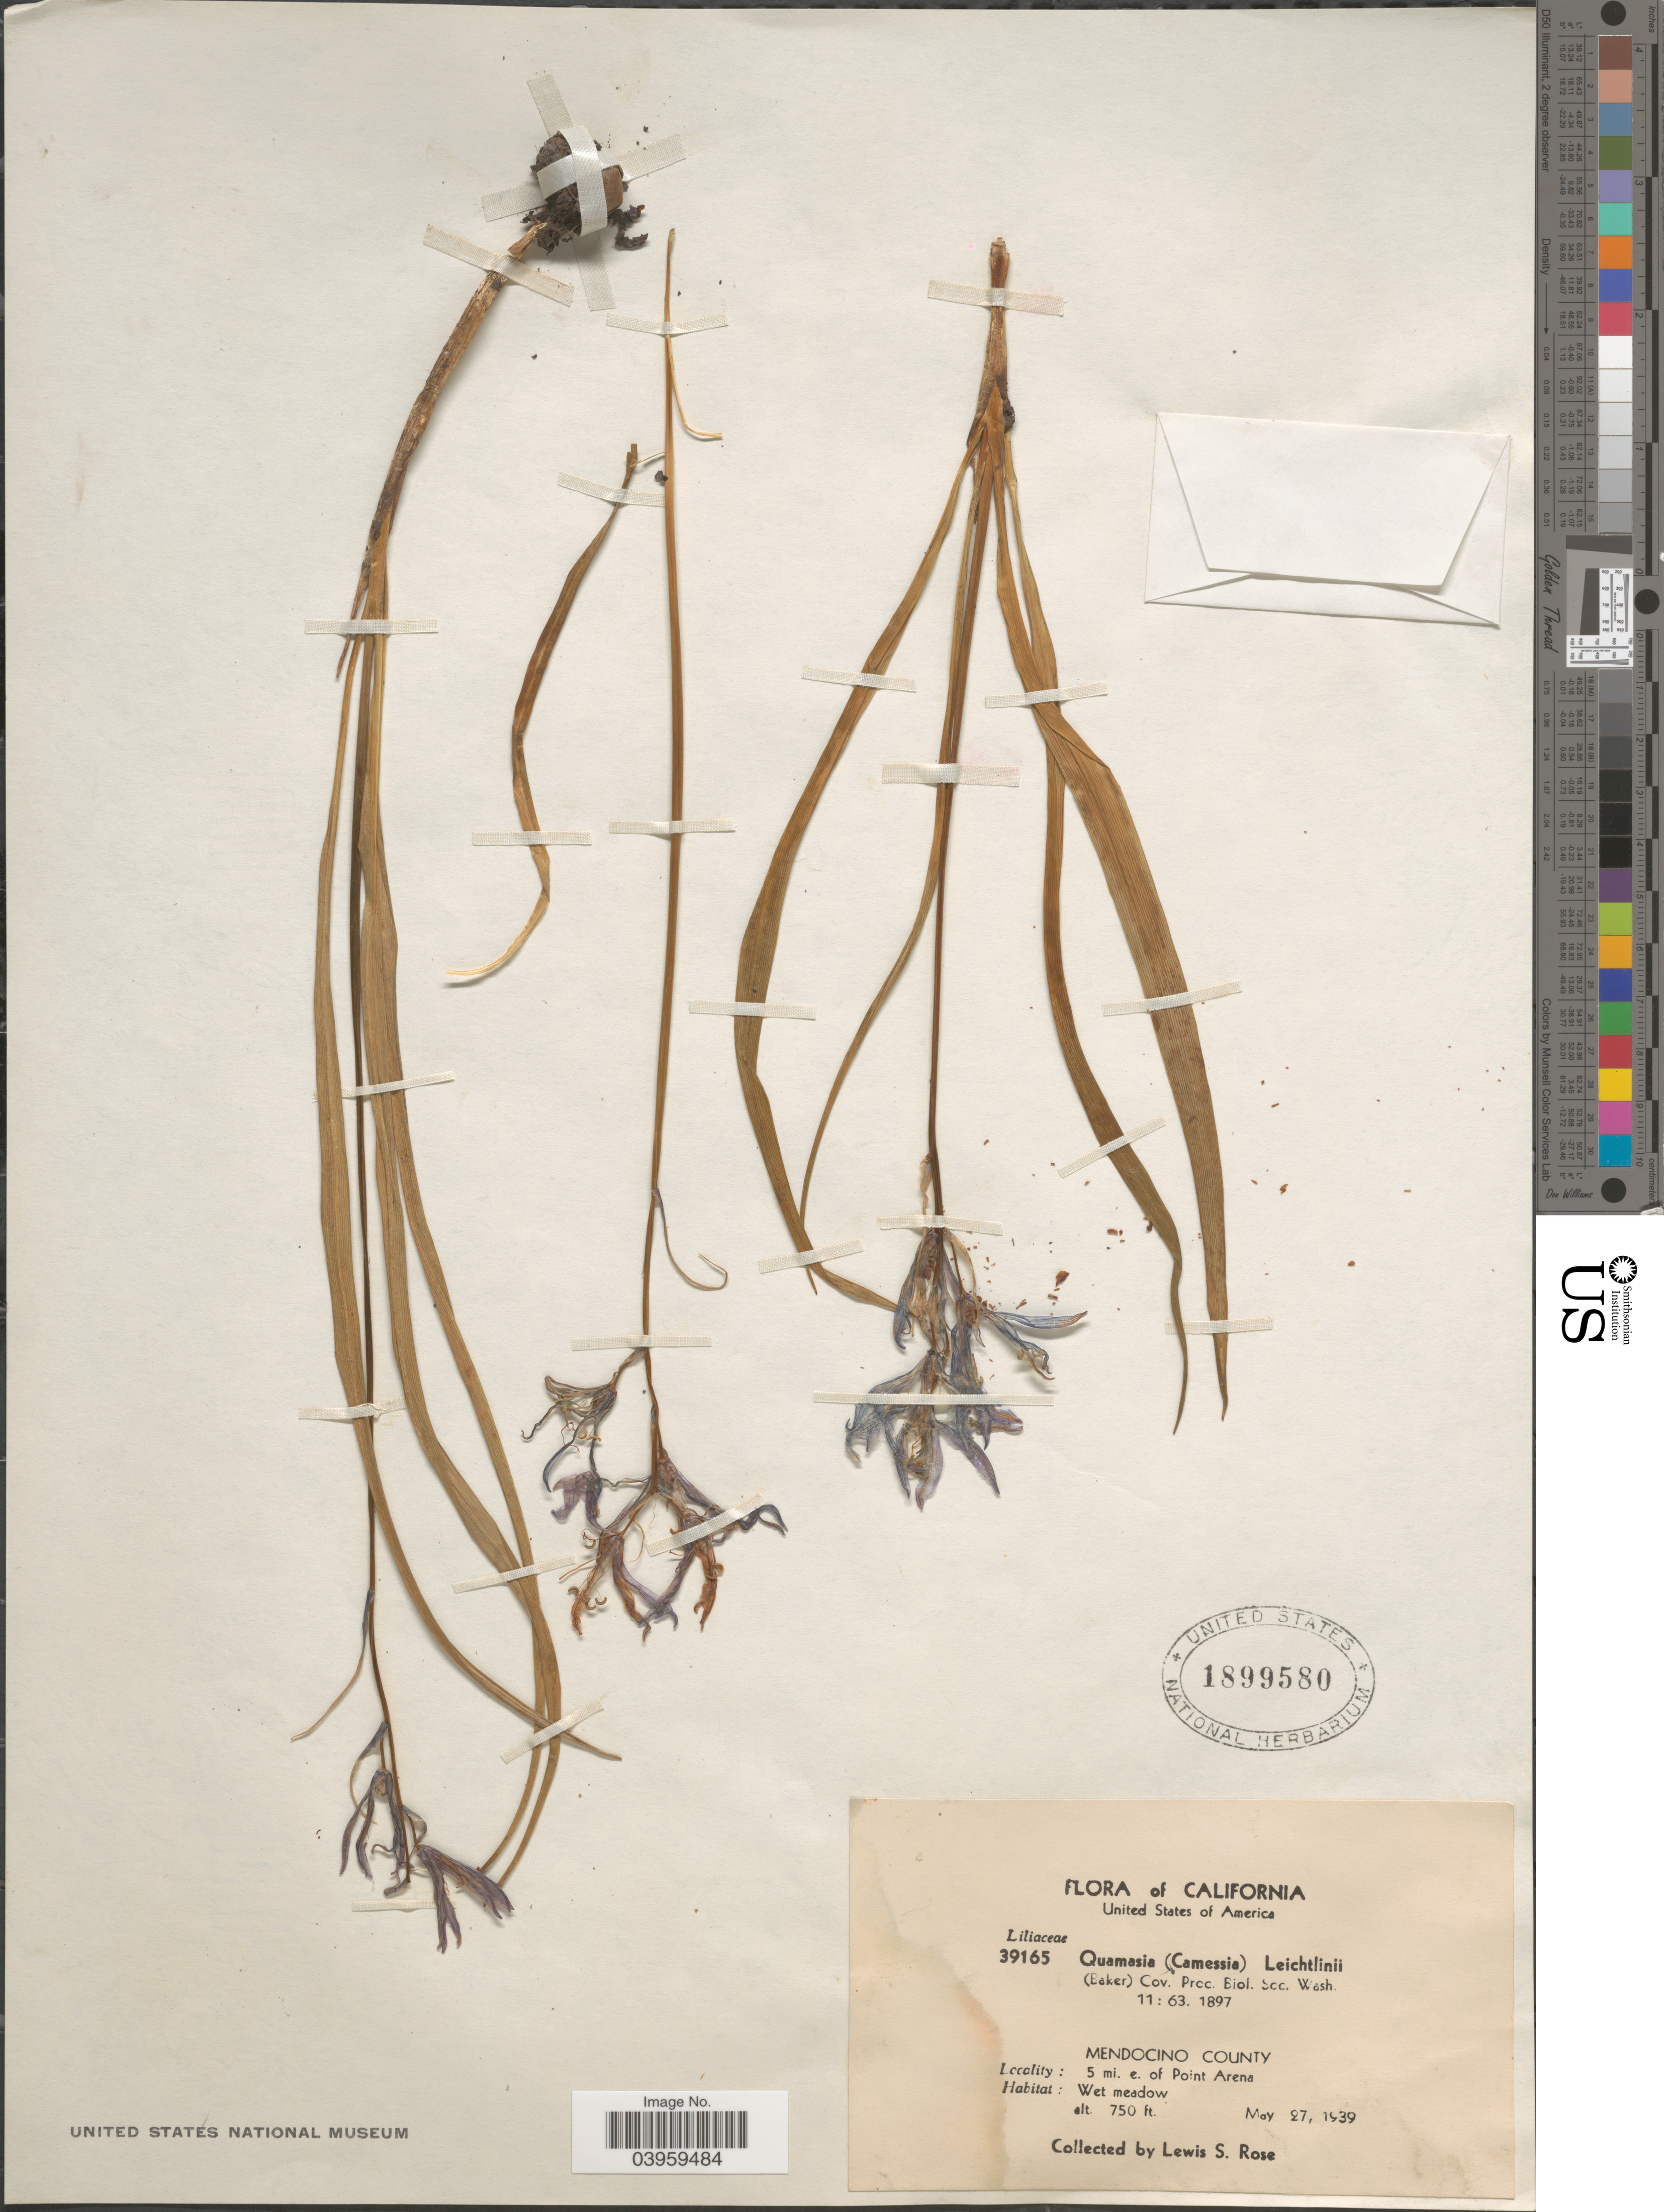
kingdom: Plantae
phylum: Tracheophyta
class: Liliopsida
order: Asparagales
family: Asparagaceae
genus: Camassia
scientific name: Camassia leichtlinii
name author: (Baker) S. Watson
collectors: L. S. Rose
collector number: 39165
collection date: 1939-05-27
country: United States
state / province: California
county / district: Mendocino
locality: Mendocino County. 5 mi. e. of Point Arena.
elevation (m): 229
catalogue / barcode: US 1899580